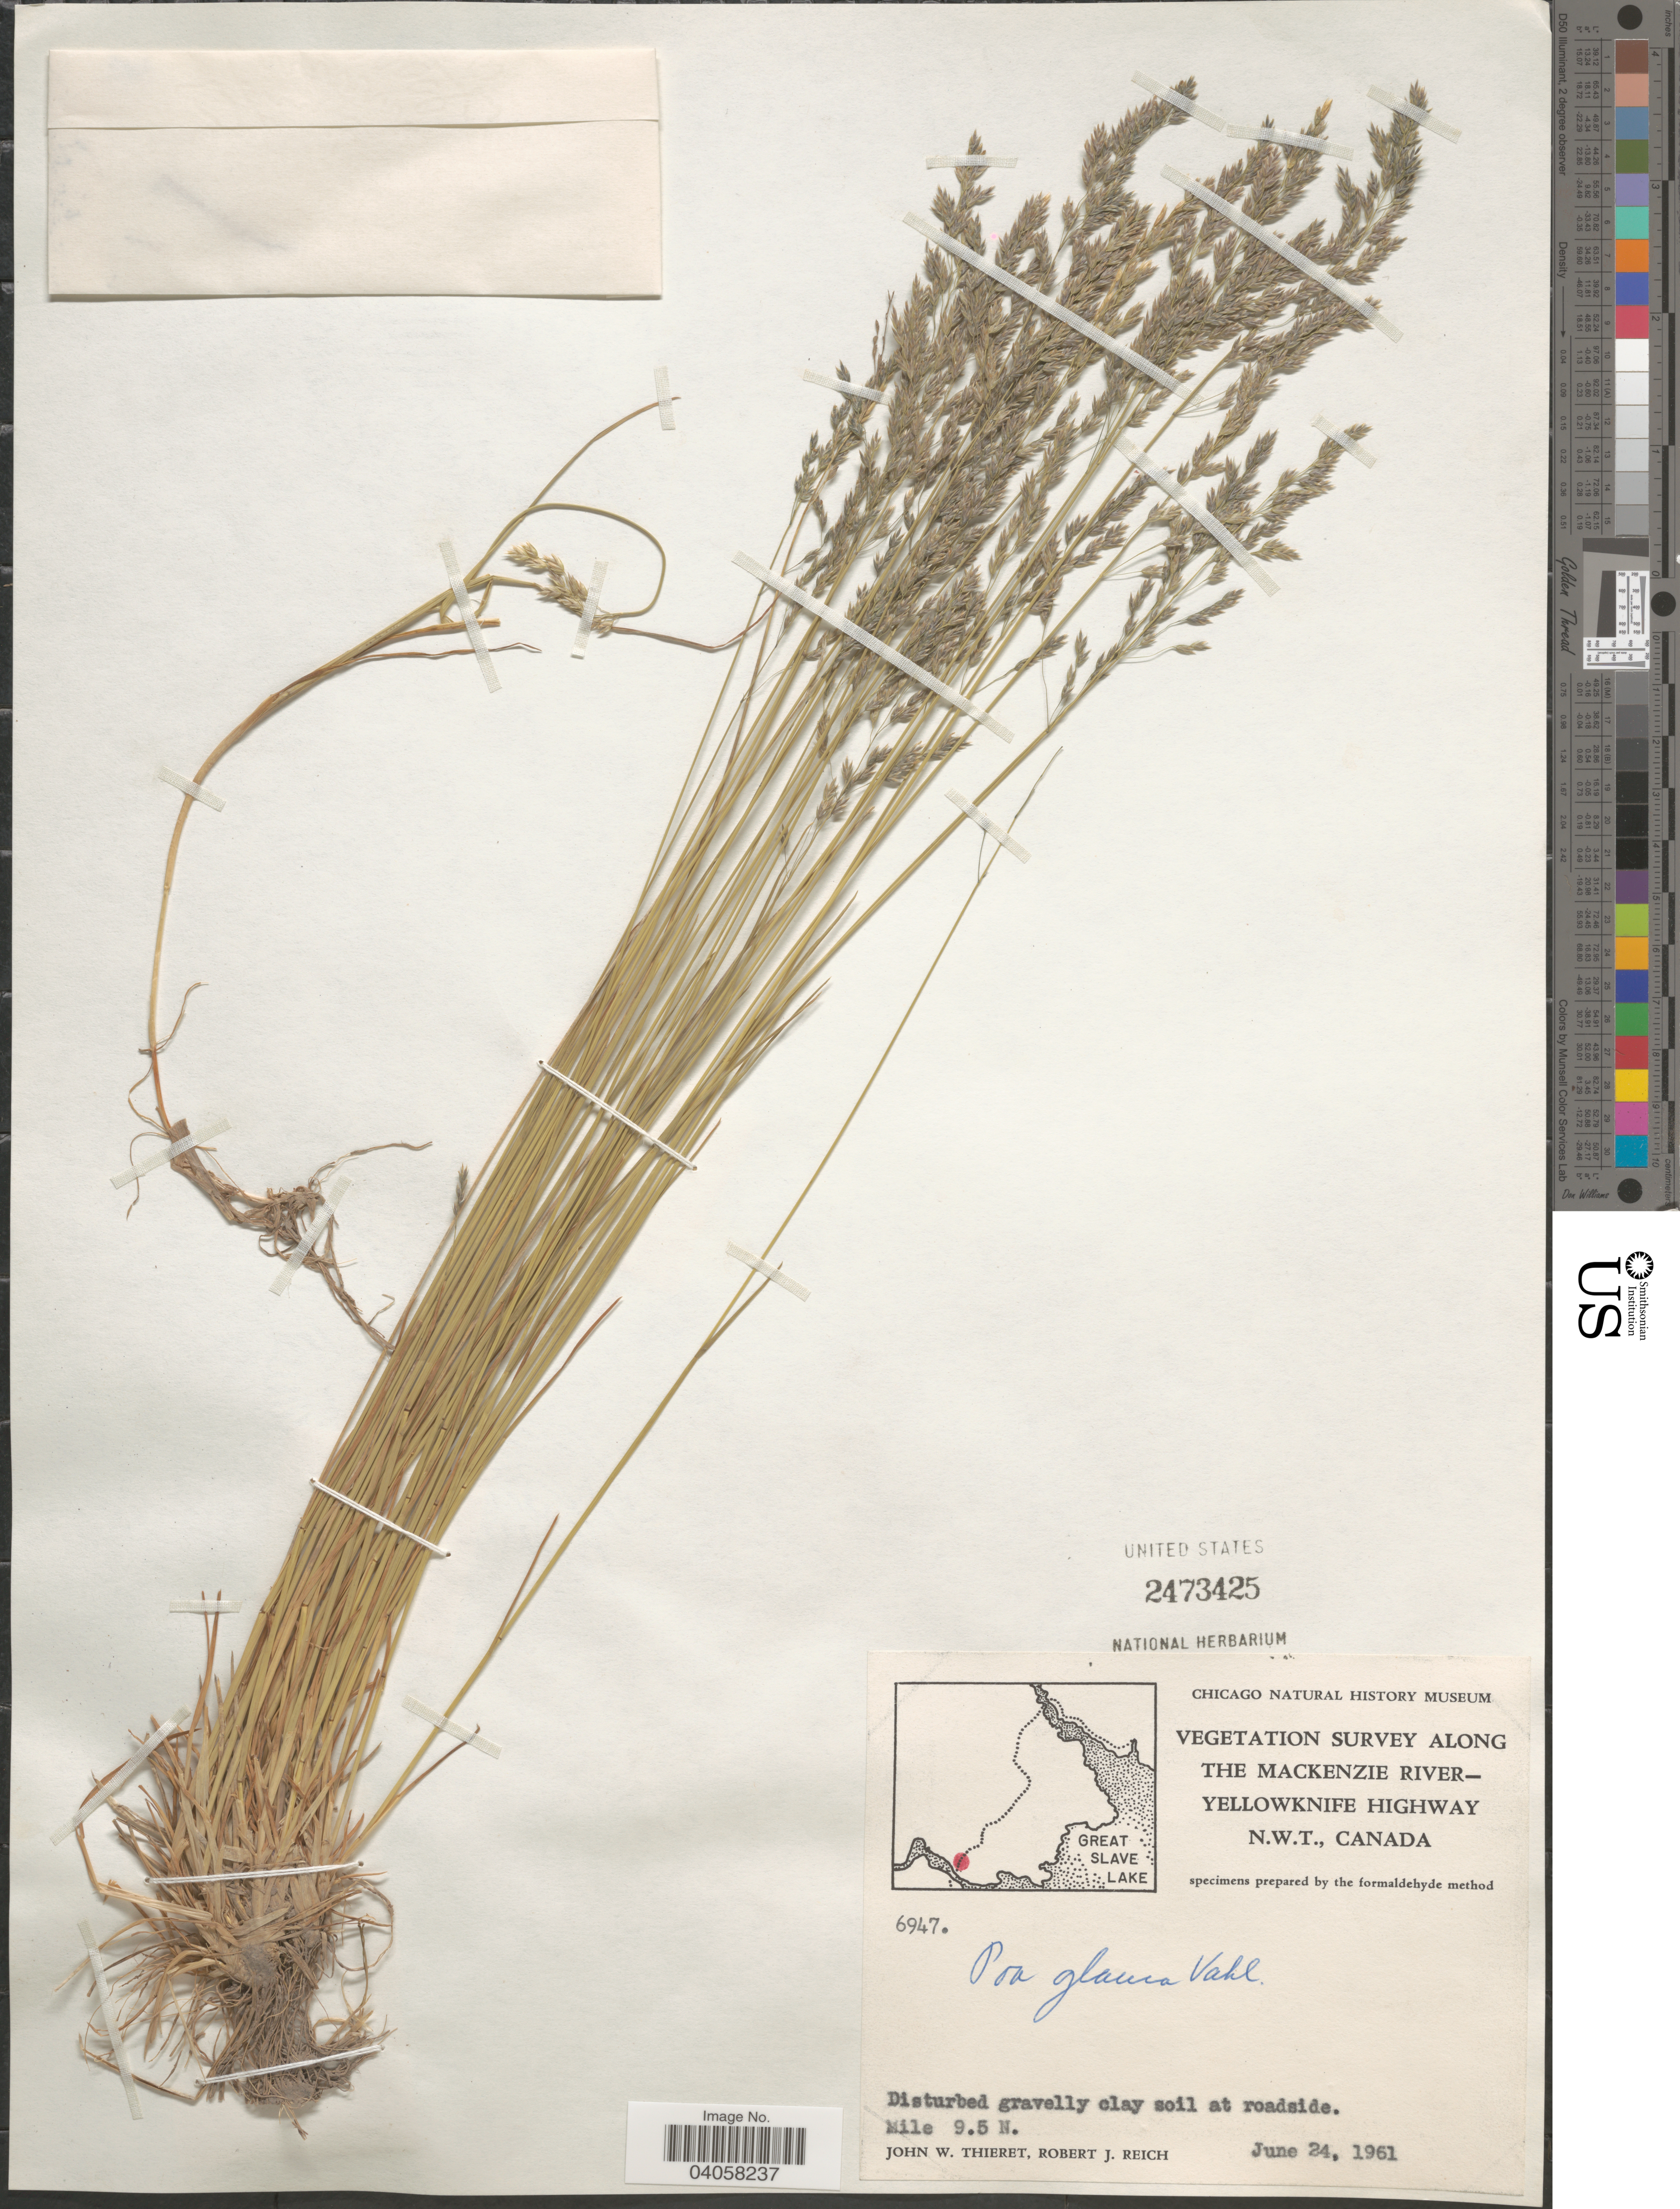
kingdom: Plantae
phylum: Tracheophyta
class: Liliopsida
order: Poales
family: Poaceae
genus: Poa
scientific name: Poa glauca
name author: Vahl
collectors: J. W. Thieret & R. Reich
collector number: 6947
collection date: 1961-06-24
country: Canada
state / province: Northwest Territories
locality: Along the Mackenzie River - Yellowknife Highway. At roadside. Mile 9.5 N.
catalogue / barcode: US 2473425